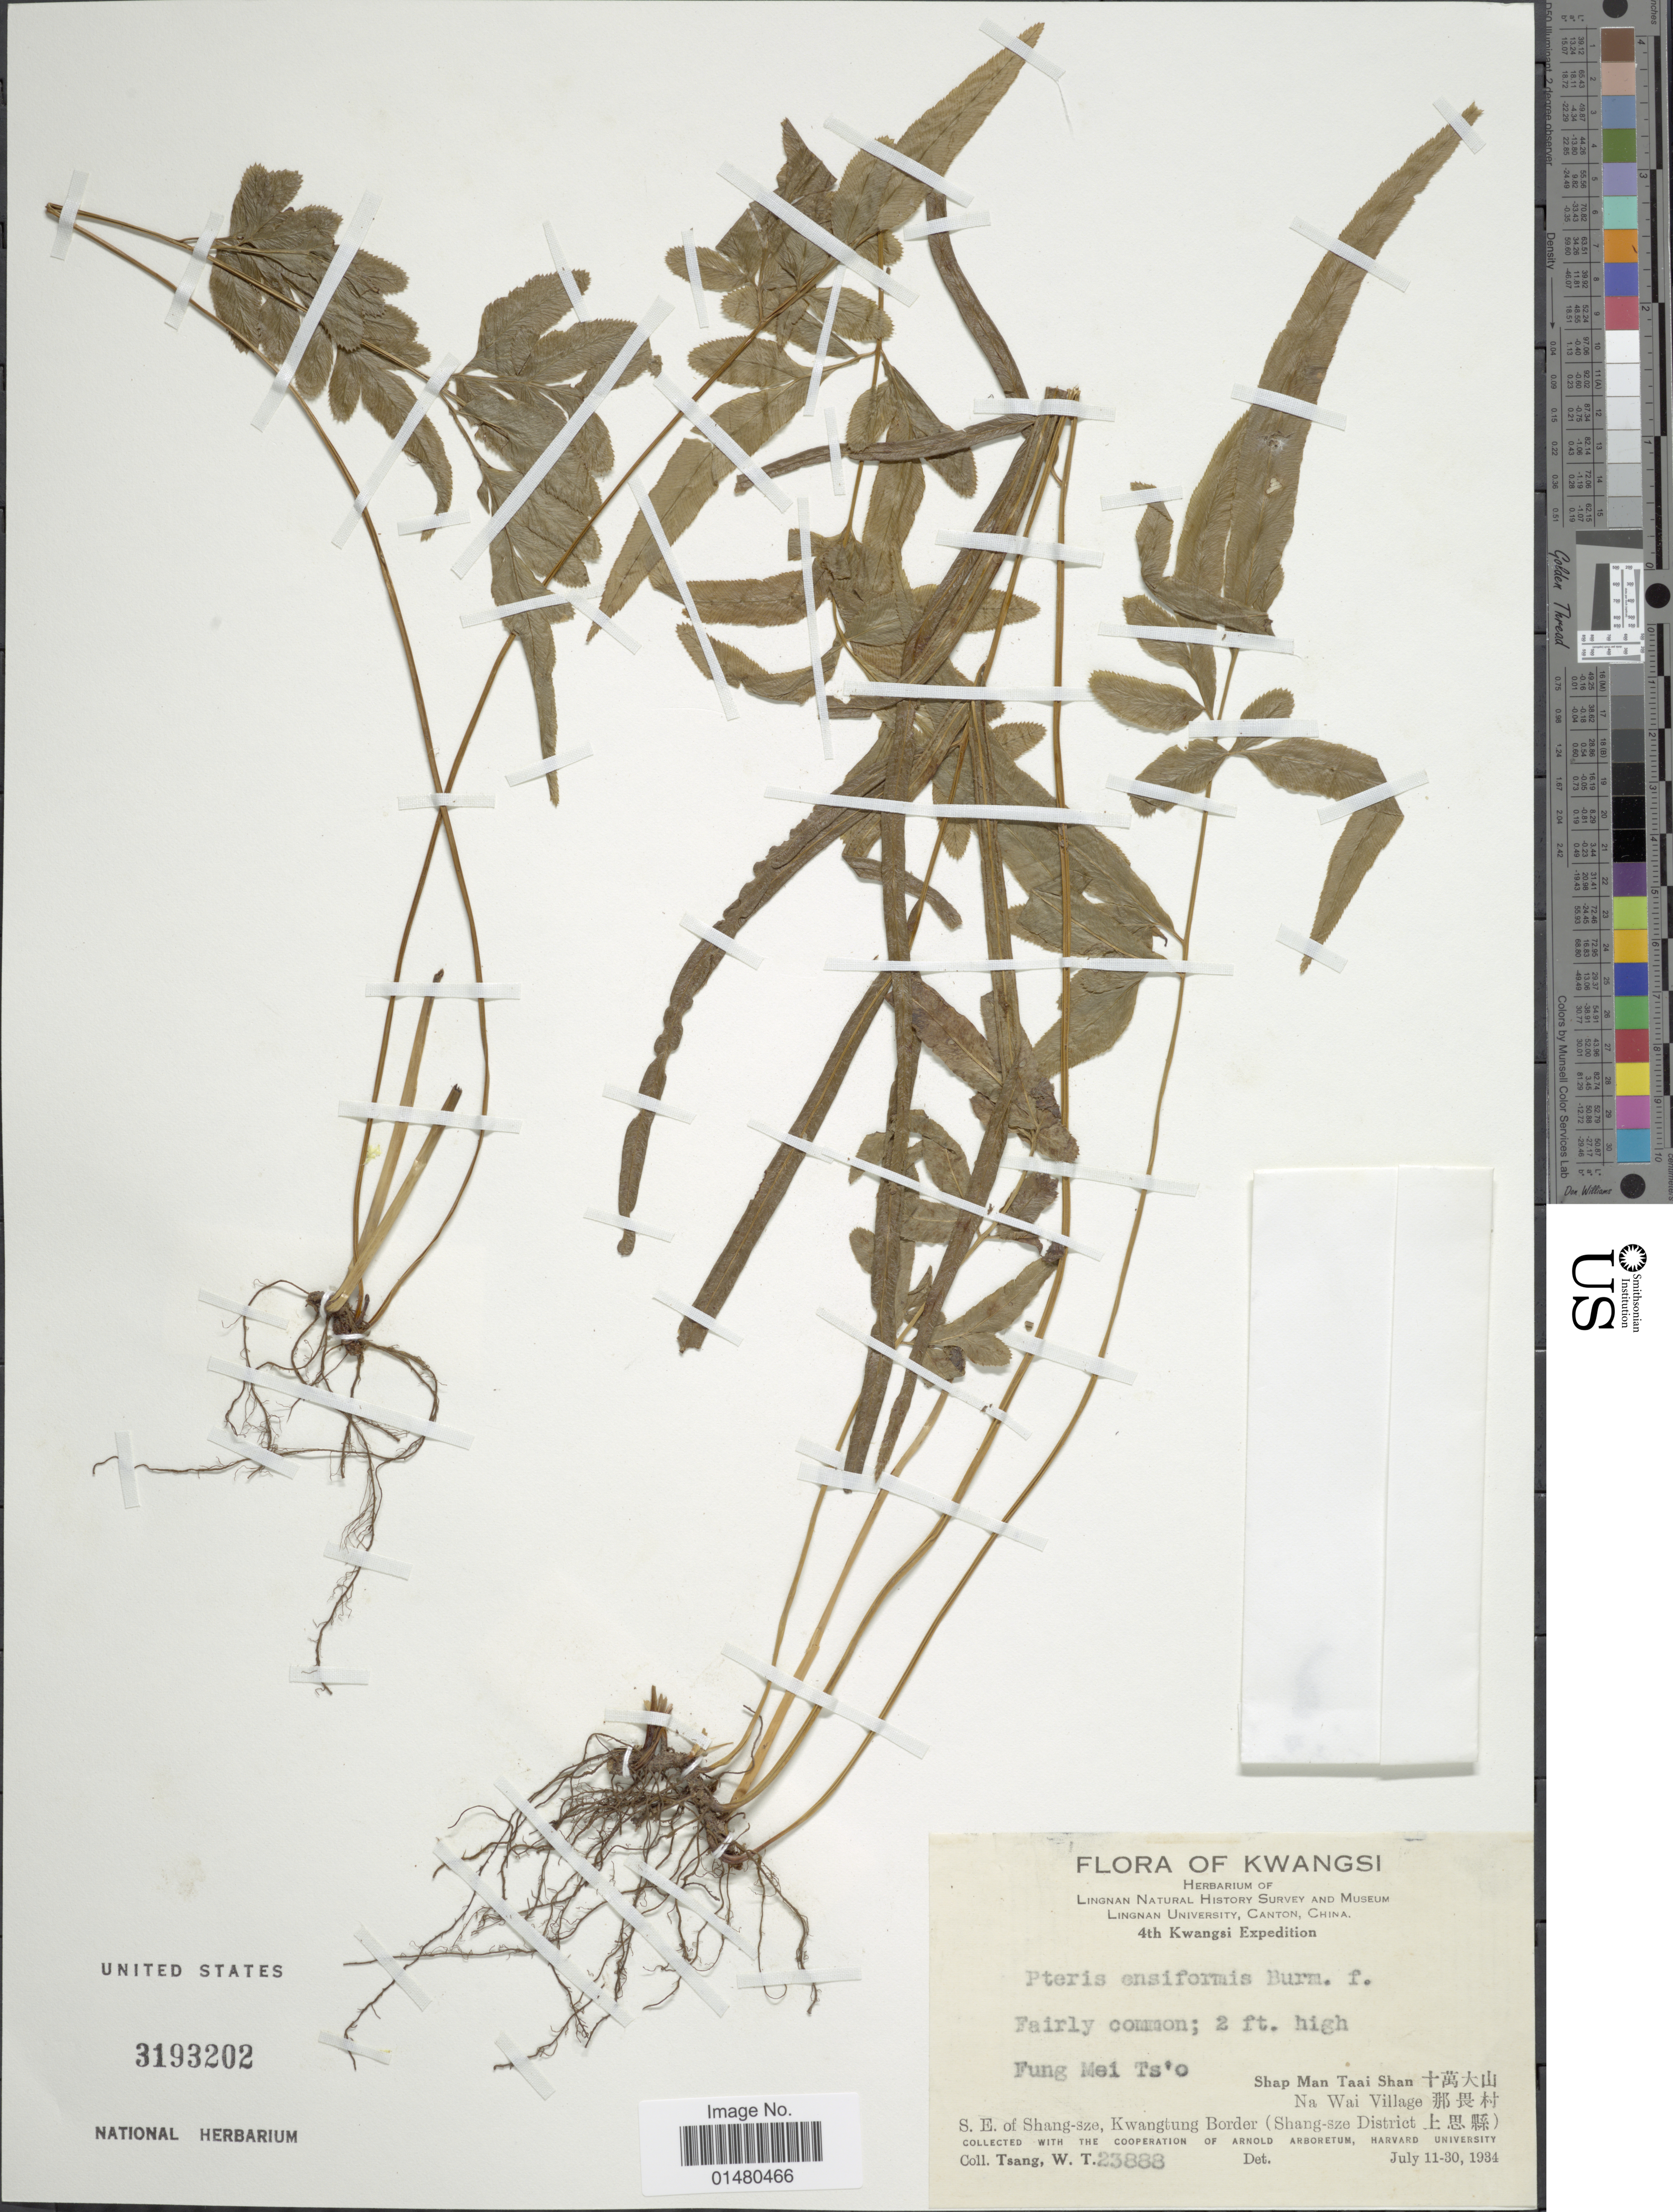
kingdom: Plantae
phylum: Tracheophyta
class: Polypodiopsida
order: Polypodiales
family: Pteridaceae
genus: Pteris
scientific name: Pteris ensiformis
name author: Burm. f.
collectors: W. T. Tsang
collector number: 23888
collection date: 1934-07-11/1934-07-30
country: China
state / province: Guangxi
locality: Kwangsi, Fung Mei Ts'o, Shap Man Taai Shan X, Na Wai Village X, S.E. of Shang-sze, Kwangtung Border (Shang-sze District X)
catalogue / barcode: US 3193202